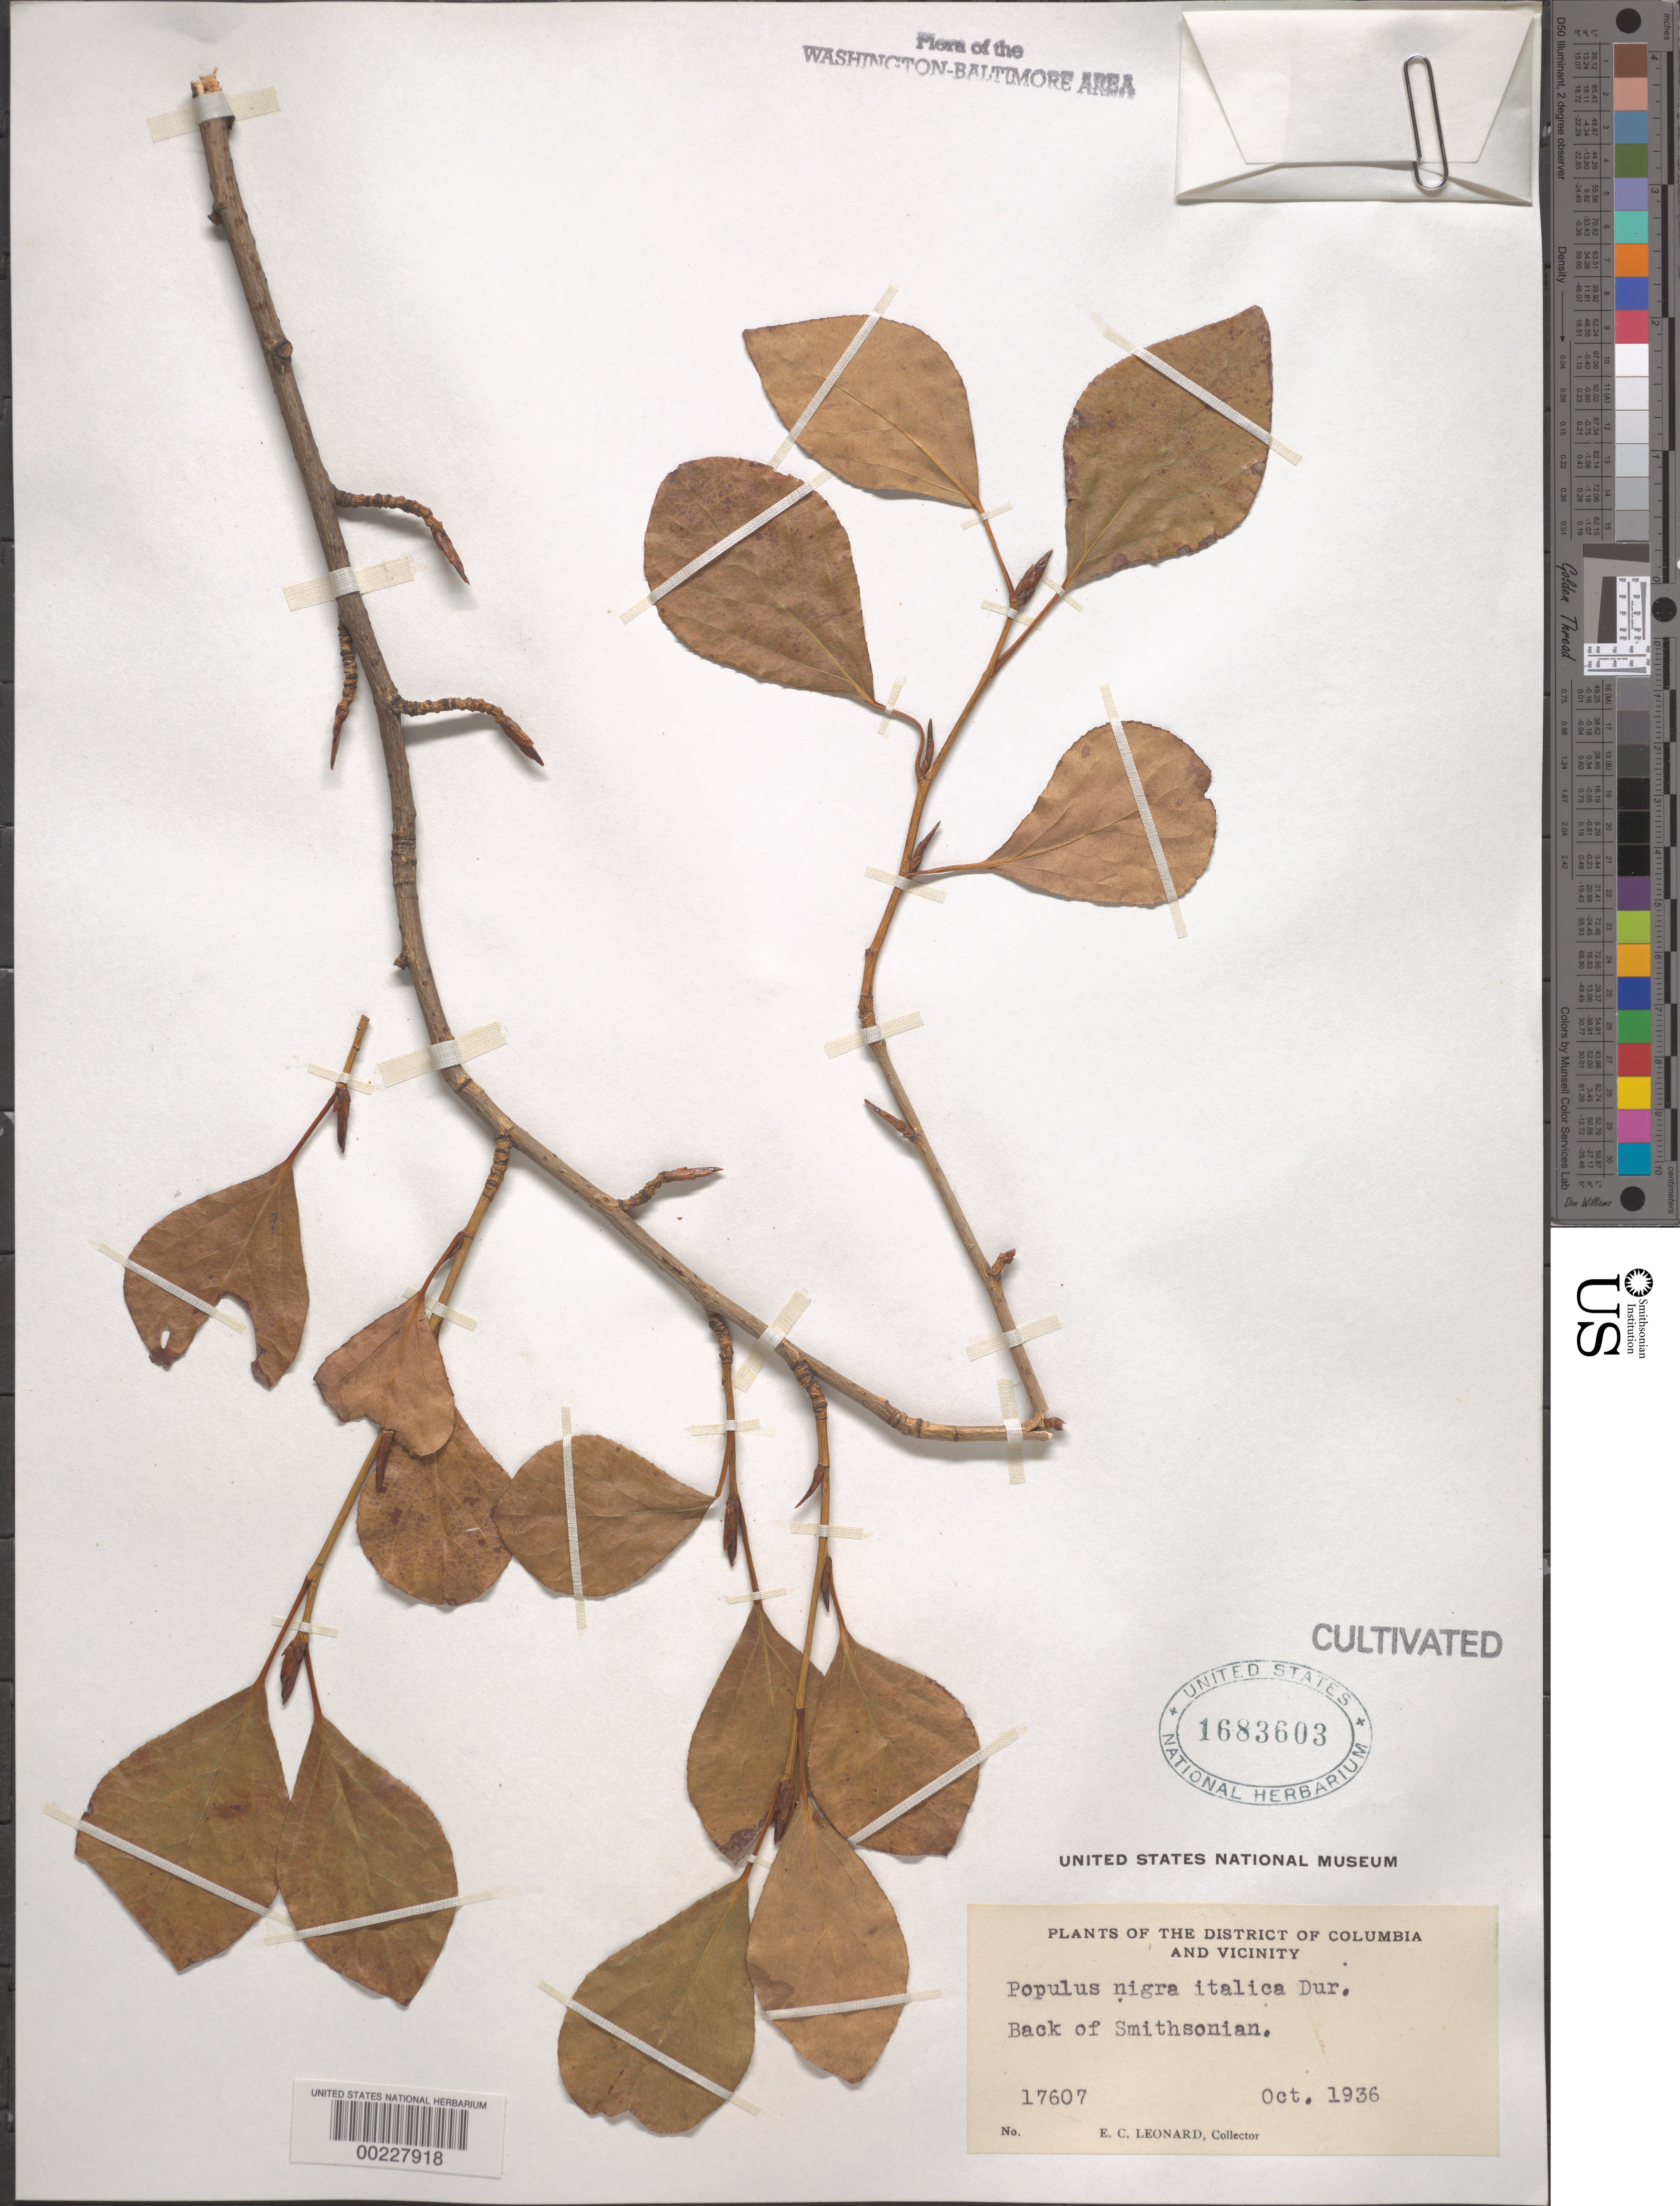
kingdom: Plantae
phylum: Tracheophyta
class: Magnoliopsida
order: Malpighiales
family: Salicaceae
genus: Populus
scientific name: Populus nigra var. italica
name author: Du Roi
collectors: E. C. Leonard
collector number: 17607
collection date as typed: Oct 1936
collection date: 1936-10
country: United States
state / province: District of Columbia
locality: Back of Smithsonian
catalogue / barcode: US 1683603